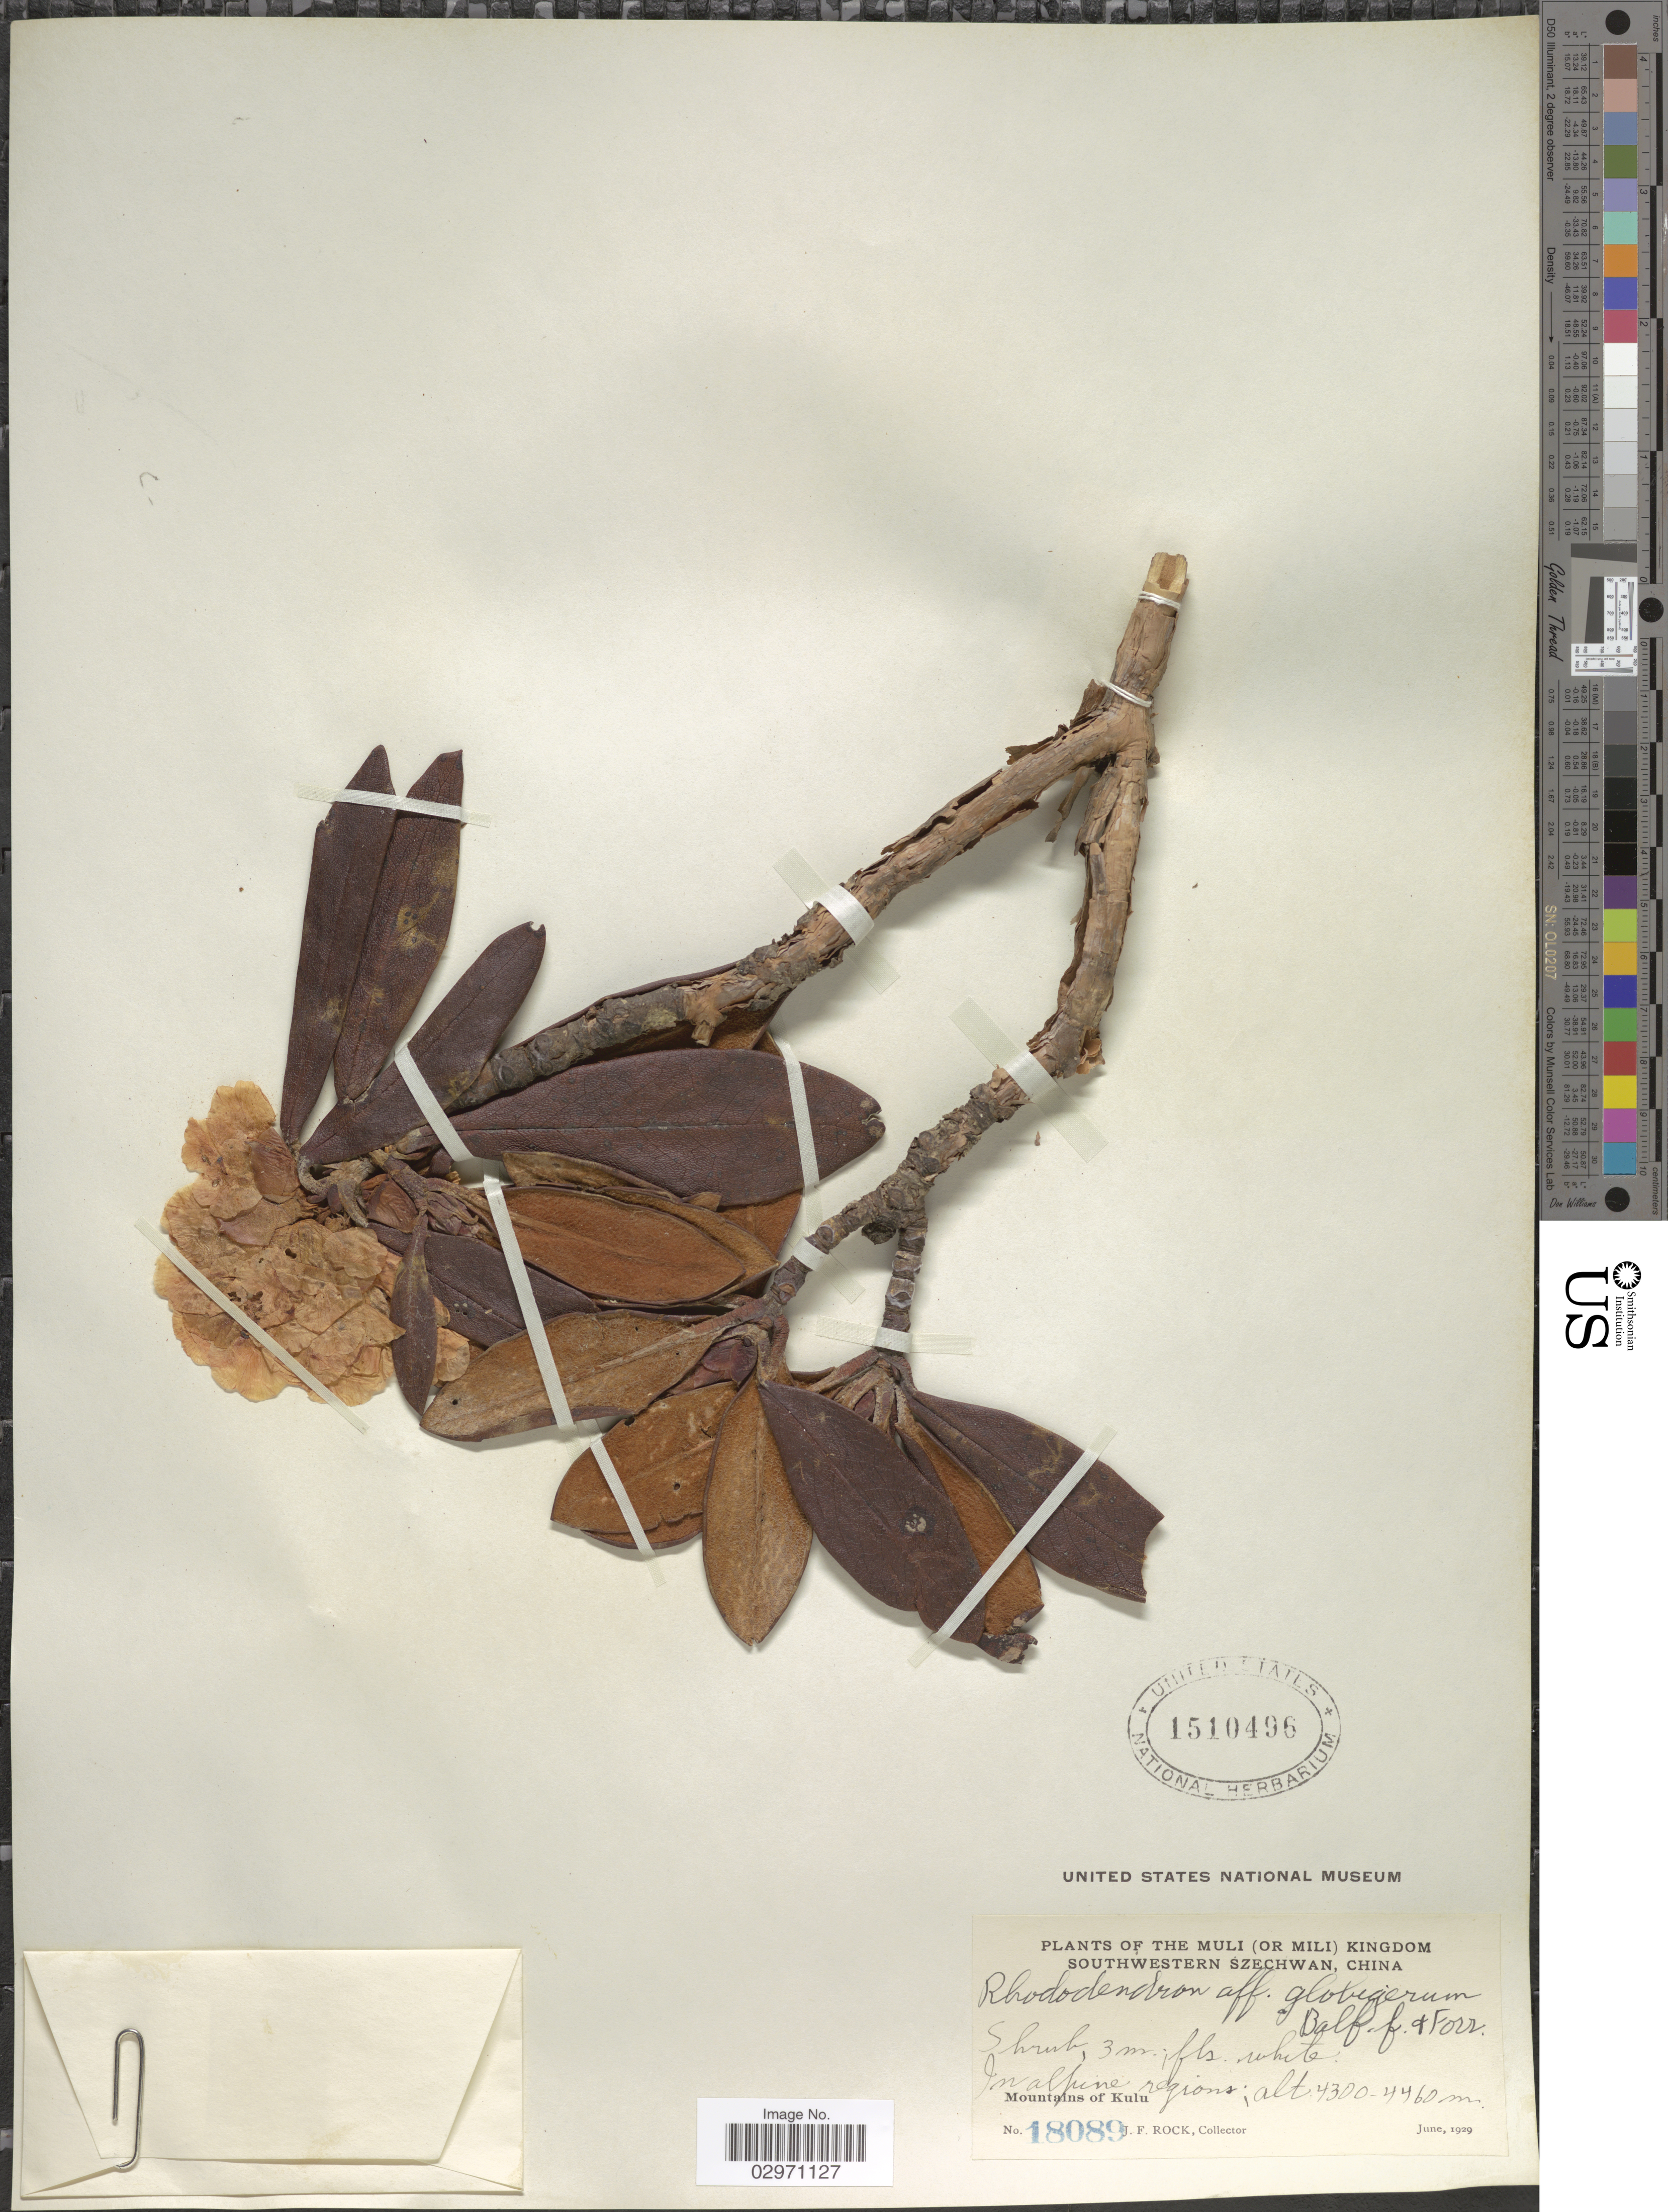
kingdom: Plantae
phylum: Tracheophyta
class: Magnoliopsida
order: Ericales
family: Ericaceae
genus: Rhododendron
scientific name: Rhododendron globigerum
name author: Balf. f. & Forrest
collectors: J. Rock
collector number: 18089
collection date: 1929-06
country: China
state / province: Sichuan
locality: Muli (or Mili) Kingdom. Southwestern Szechwan. Mountains of Kulu. In alpine regions.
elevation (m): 4300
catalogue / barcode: US 1510496